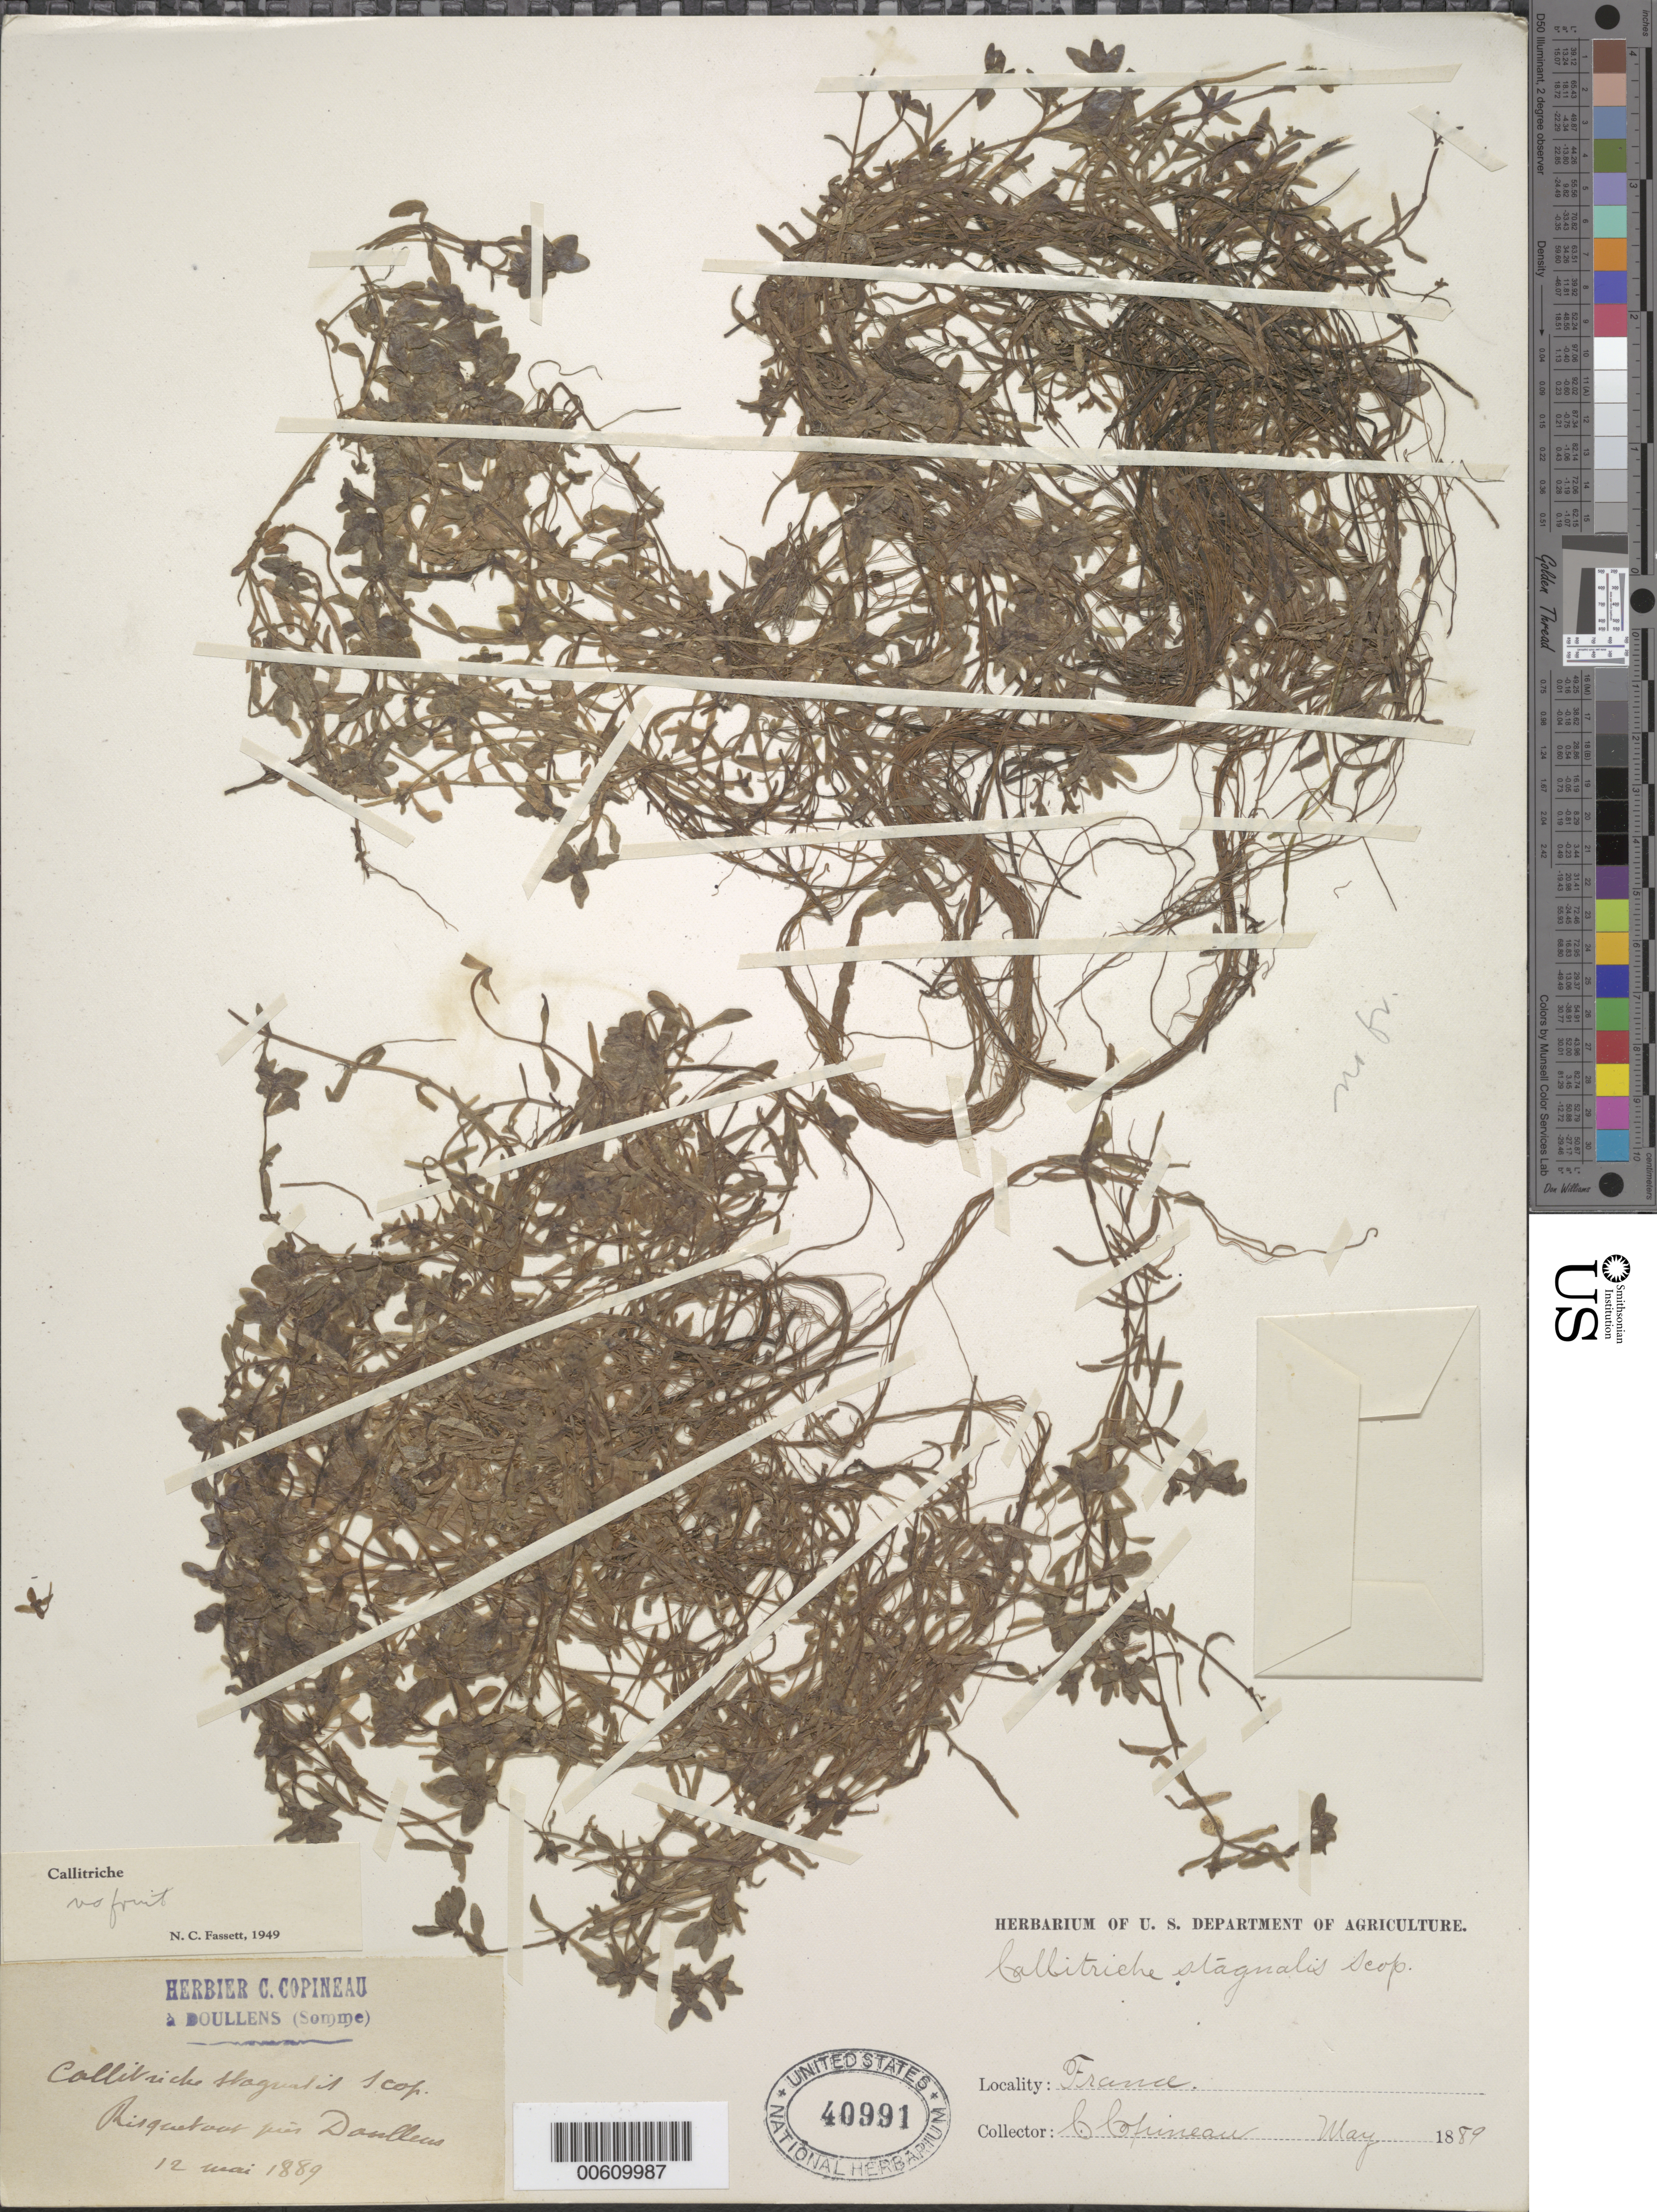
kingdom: Plantae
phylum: Tracheophyta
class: Magnoliopsida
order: Lamiales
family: Plantaginaceae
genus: Callitriche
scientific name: Callitriche stagnalis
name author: Scop.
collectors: C. Copineau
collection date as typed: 12 May 1889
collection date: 1889-05-12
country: France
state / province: Hauts-de-France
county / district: Somme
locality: Doullens (Somme)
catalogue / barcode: US 40991